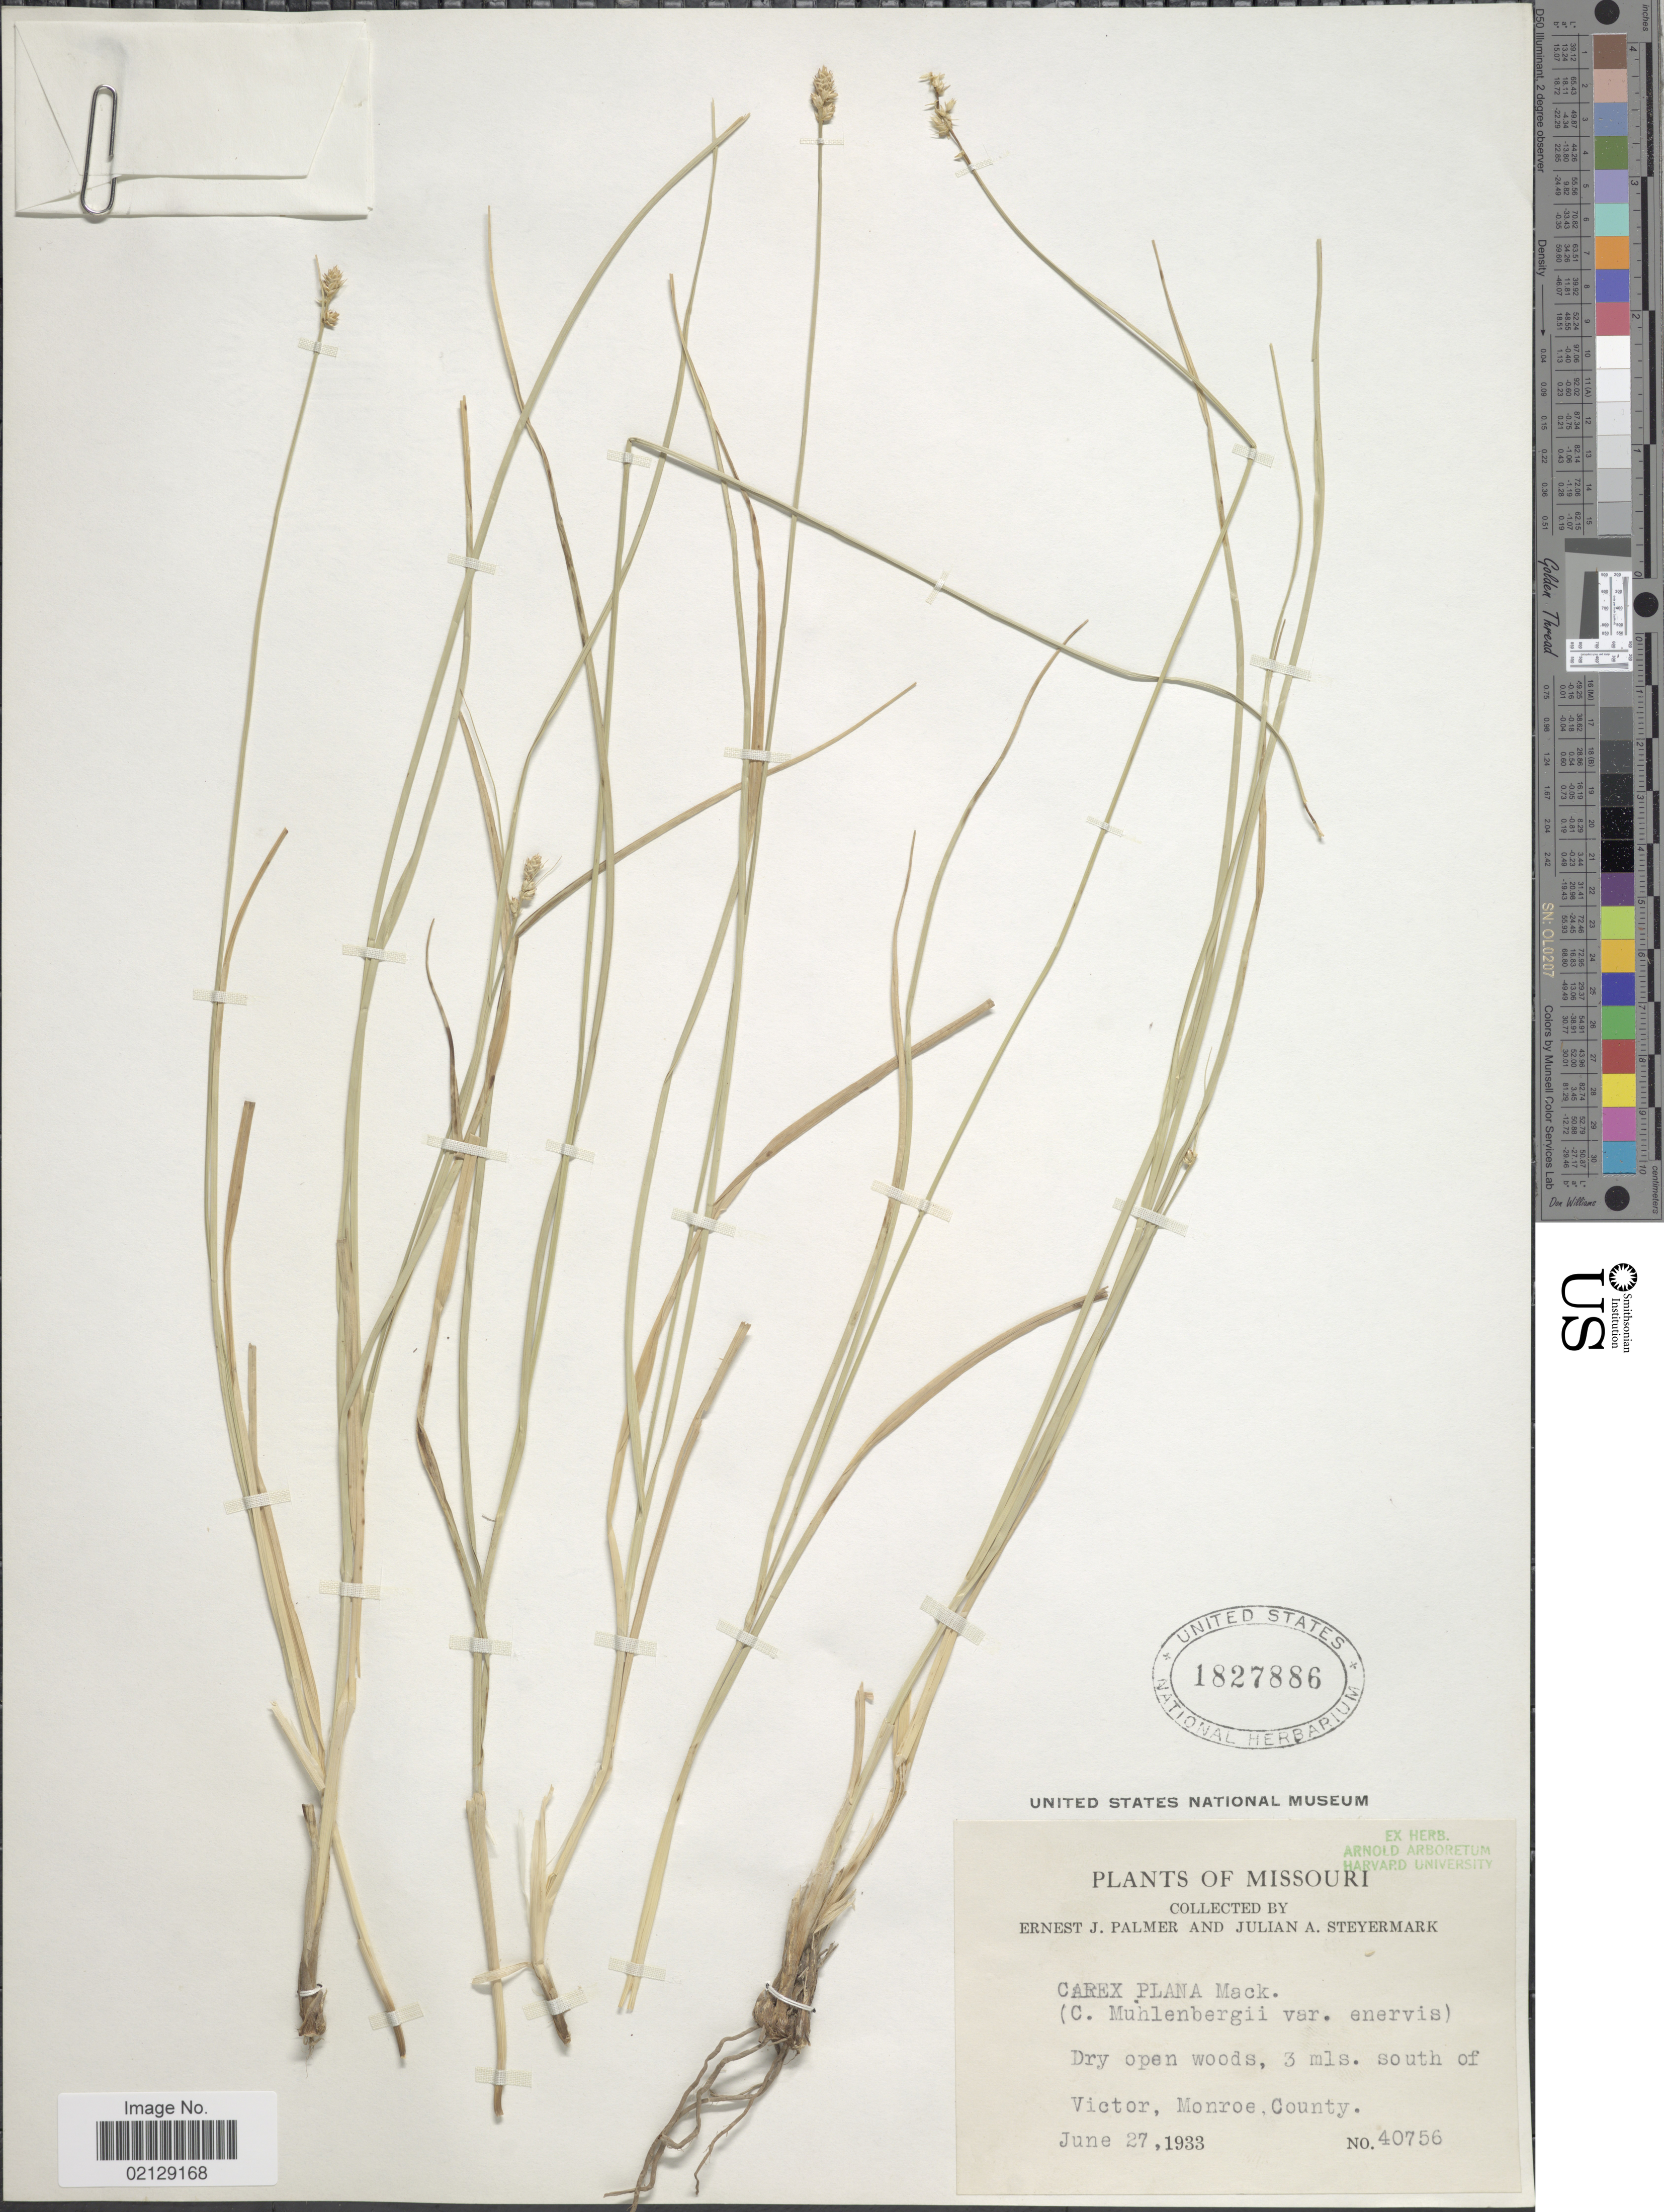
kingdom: Plantae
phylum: Tracheophyta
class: Liliopsida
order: Poales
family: Cyperaceae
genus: Carex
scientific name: Carex muehlenbergii var. enervis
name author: Boott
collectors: E. J. Palmer & J. Steyermark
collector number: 40756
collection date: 1933-06-27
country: United States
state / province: Missouri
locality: Dry open woods, 3 mls. south of Victor, Monroe County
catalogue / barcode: US 1827886